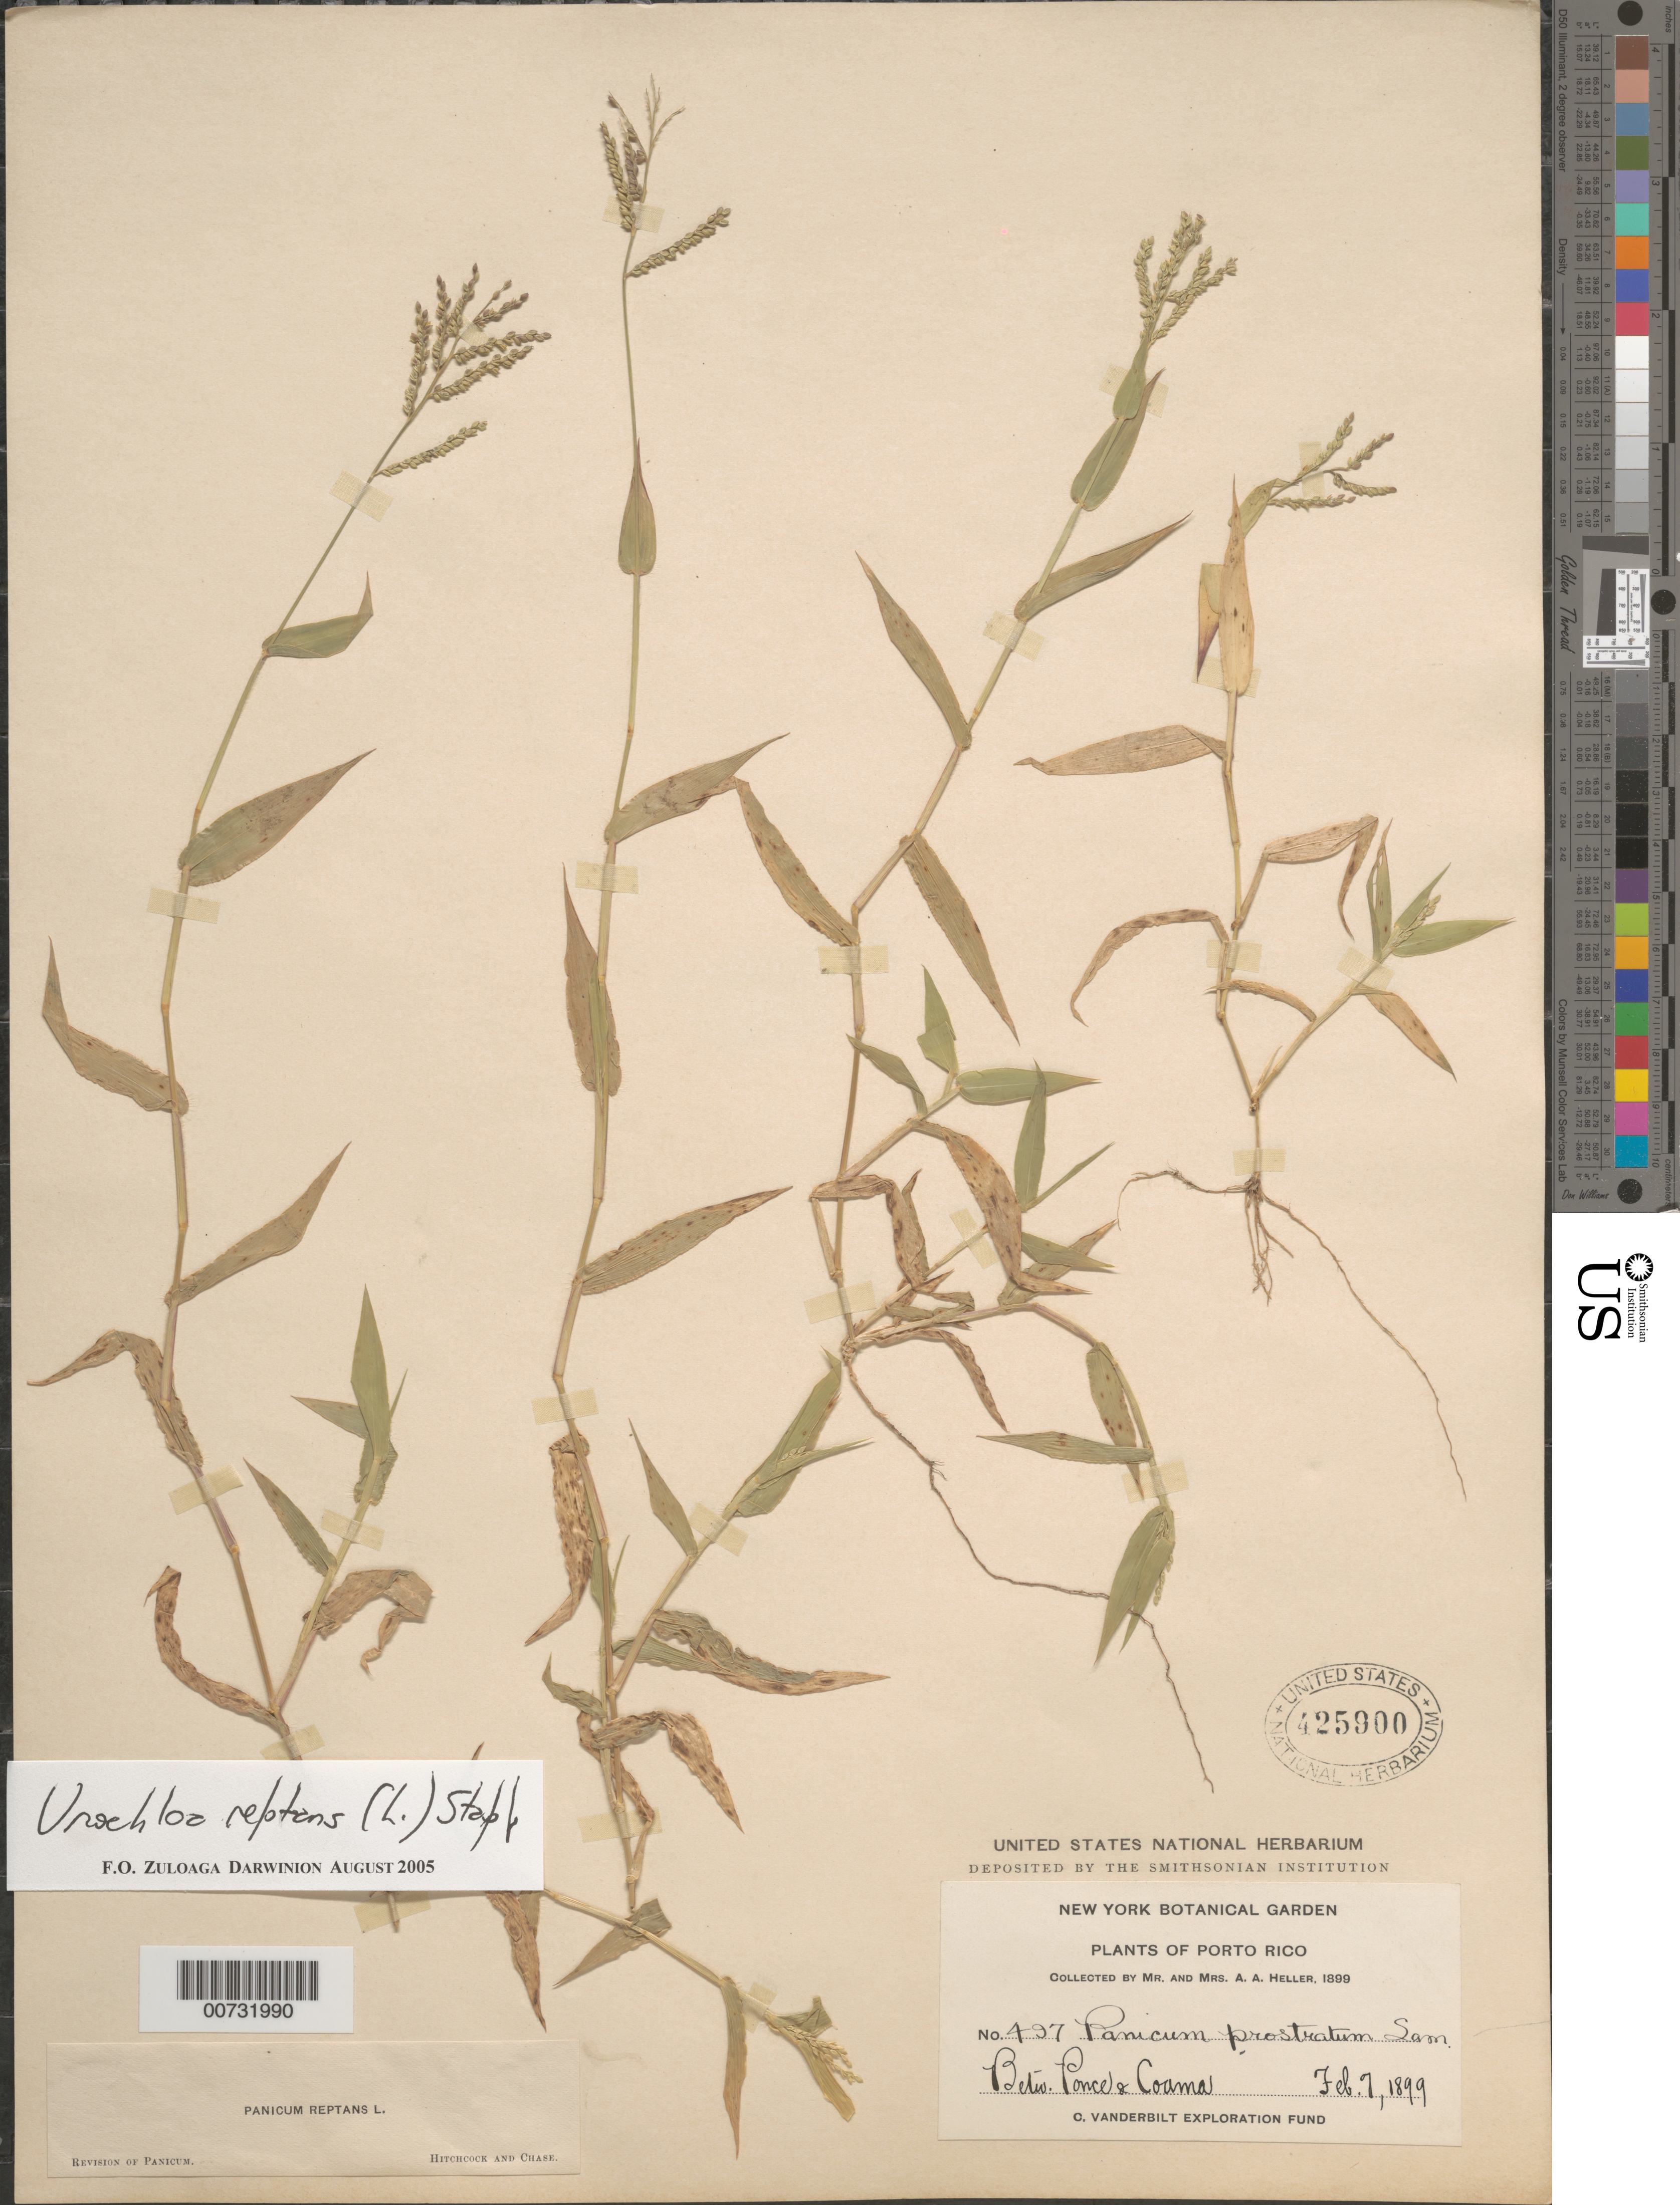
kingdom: Plantae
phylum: Tracheophyta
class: Liliopsida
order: Poales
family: Poaceae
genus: Urochloa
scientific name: Urochloa reptans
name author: (L.) Stapf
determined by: Hitchcock, Albert S.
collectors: A. A. Heller & E. G. Heller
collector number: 497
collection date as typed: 07 Feb 1899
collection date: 1899-02-07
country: Puerto Rico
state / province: Ponce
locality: Ponce & Coamo, btw.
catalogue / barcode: US 425900